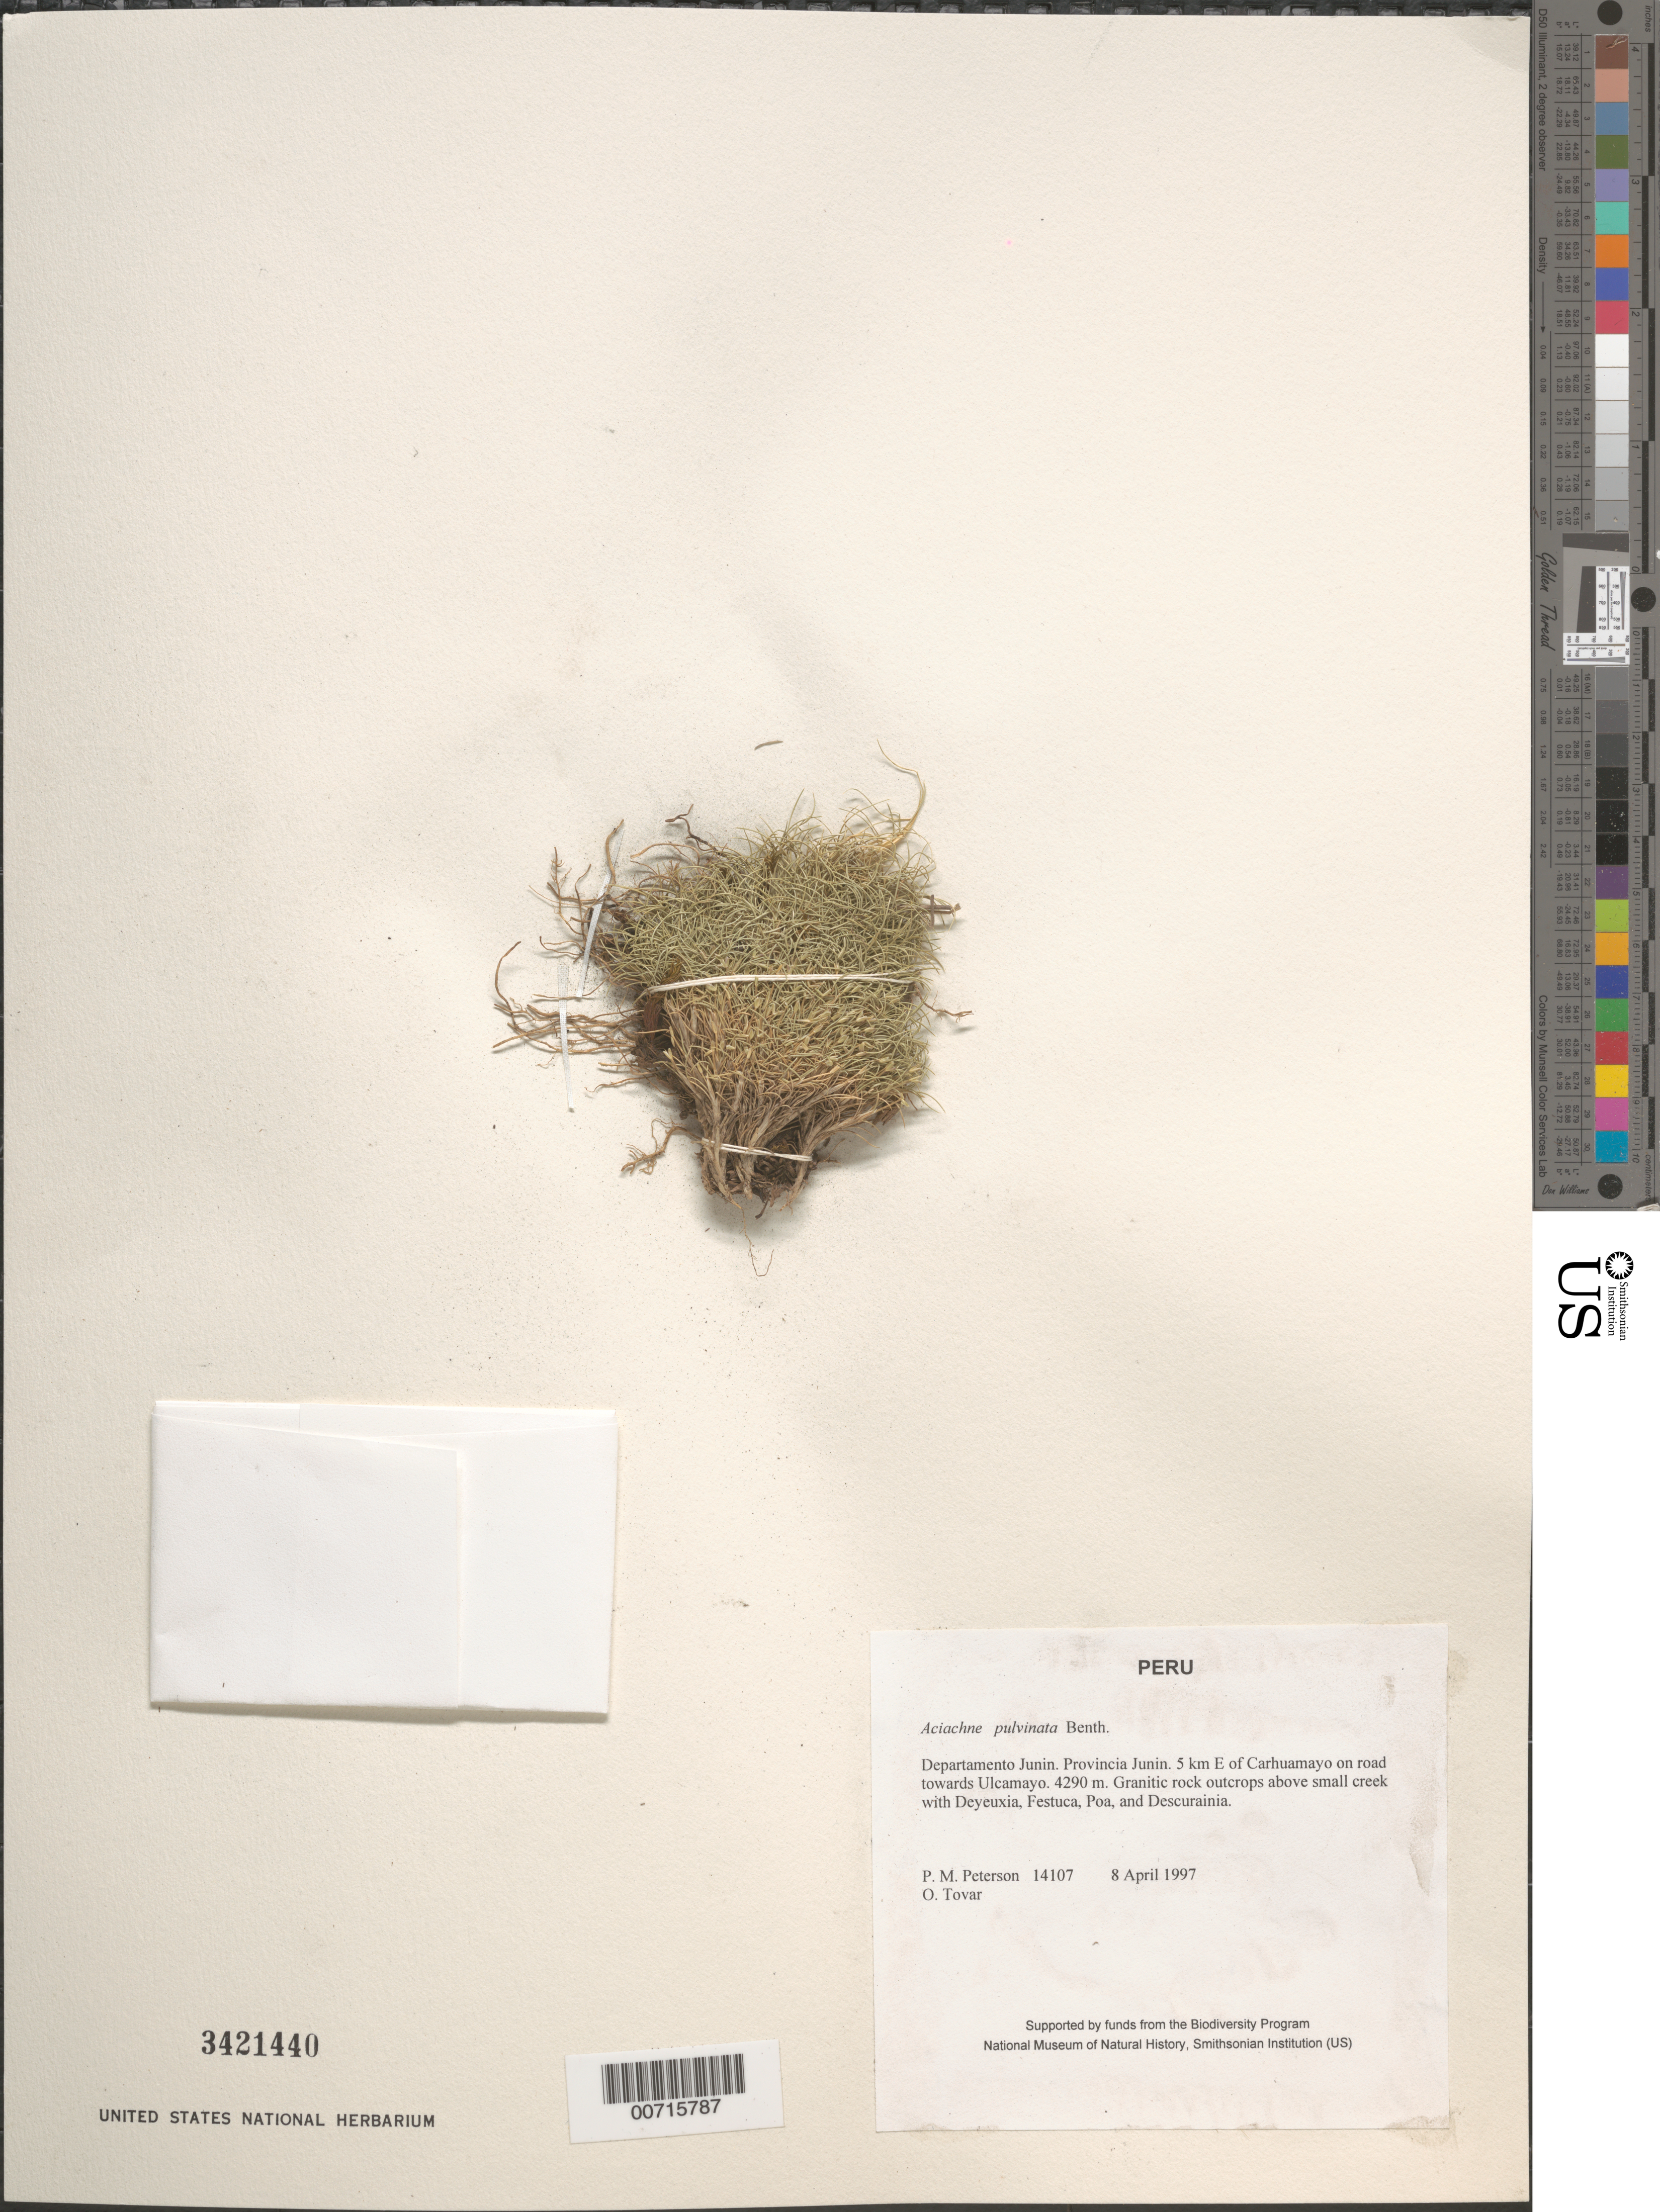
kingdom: Plantae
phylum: Tracheophyta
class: Liliopsida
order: Poales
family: Poaceae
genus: Aciachne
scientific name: Aciachne pulvinata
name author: Benth.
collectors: P. M. Peterson & Ó. Tovar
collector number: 14107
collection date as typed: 08 Apr 1997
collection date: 1997-04-08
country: Peru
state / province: Junín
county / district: Junín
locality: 5 km E of Carhuamayo on road towards Ulcamayo.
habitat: Granitic rock outcrops above small creek with Deyeuxia, Festuca, Poa, and Descurainia.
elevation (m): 4290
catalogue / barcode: US 3421440